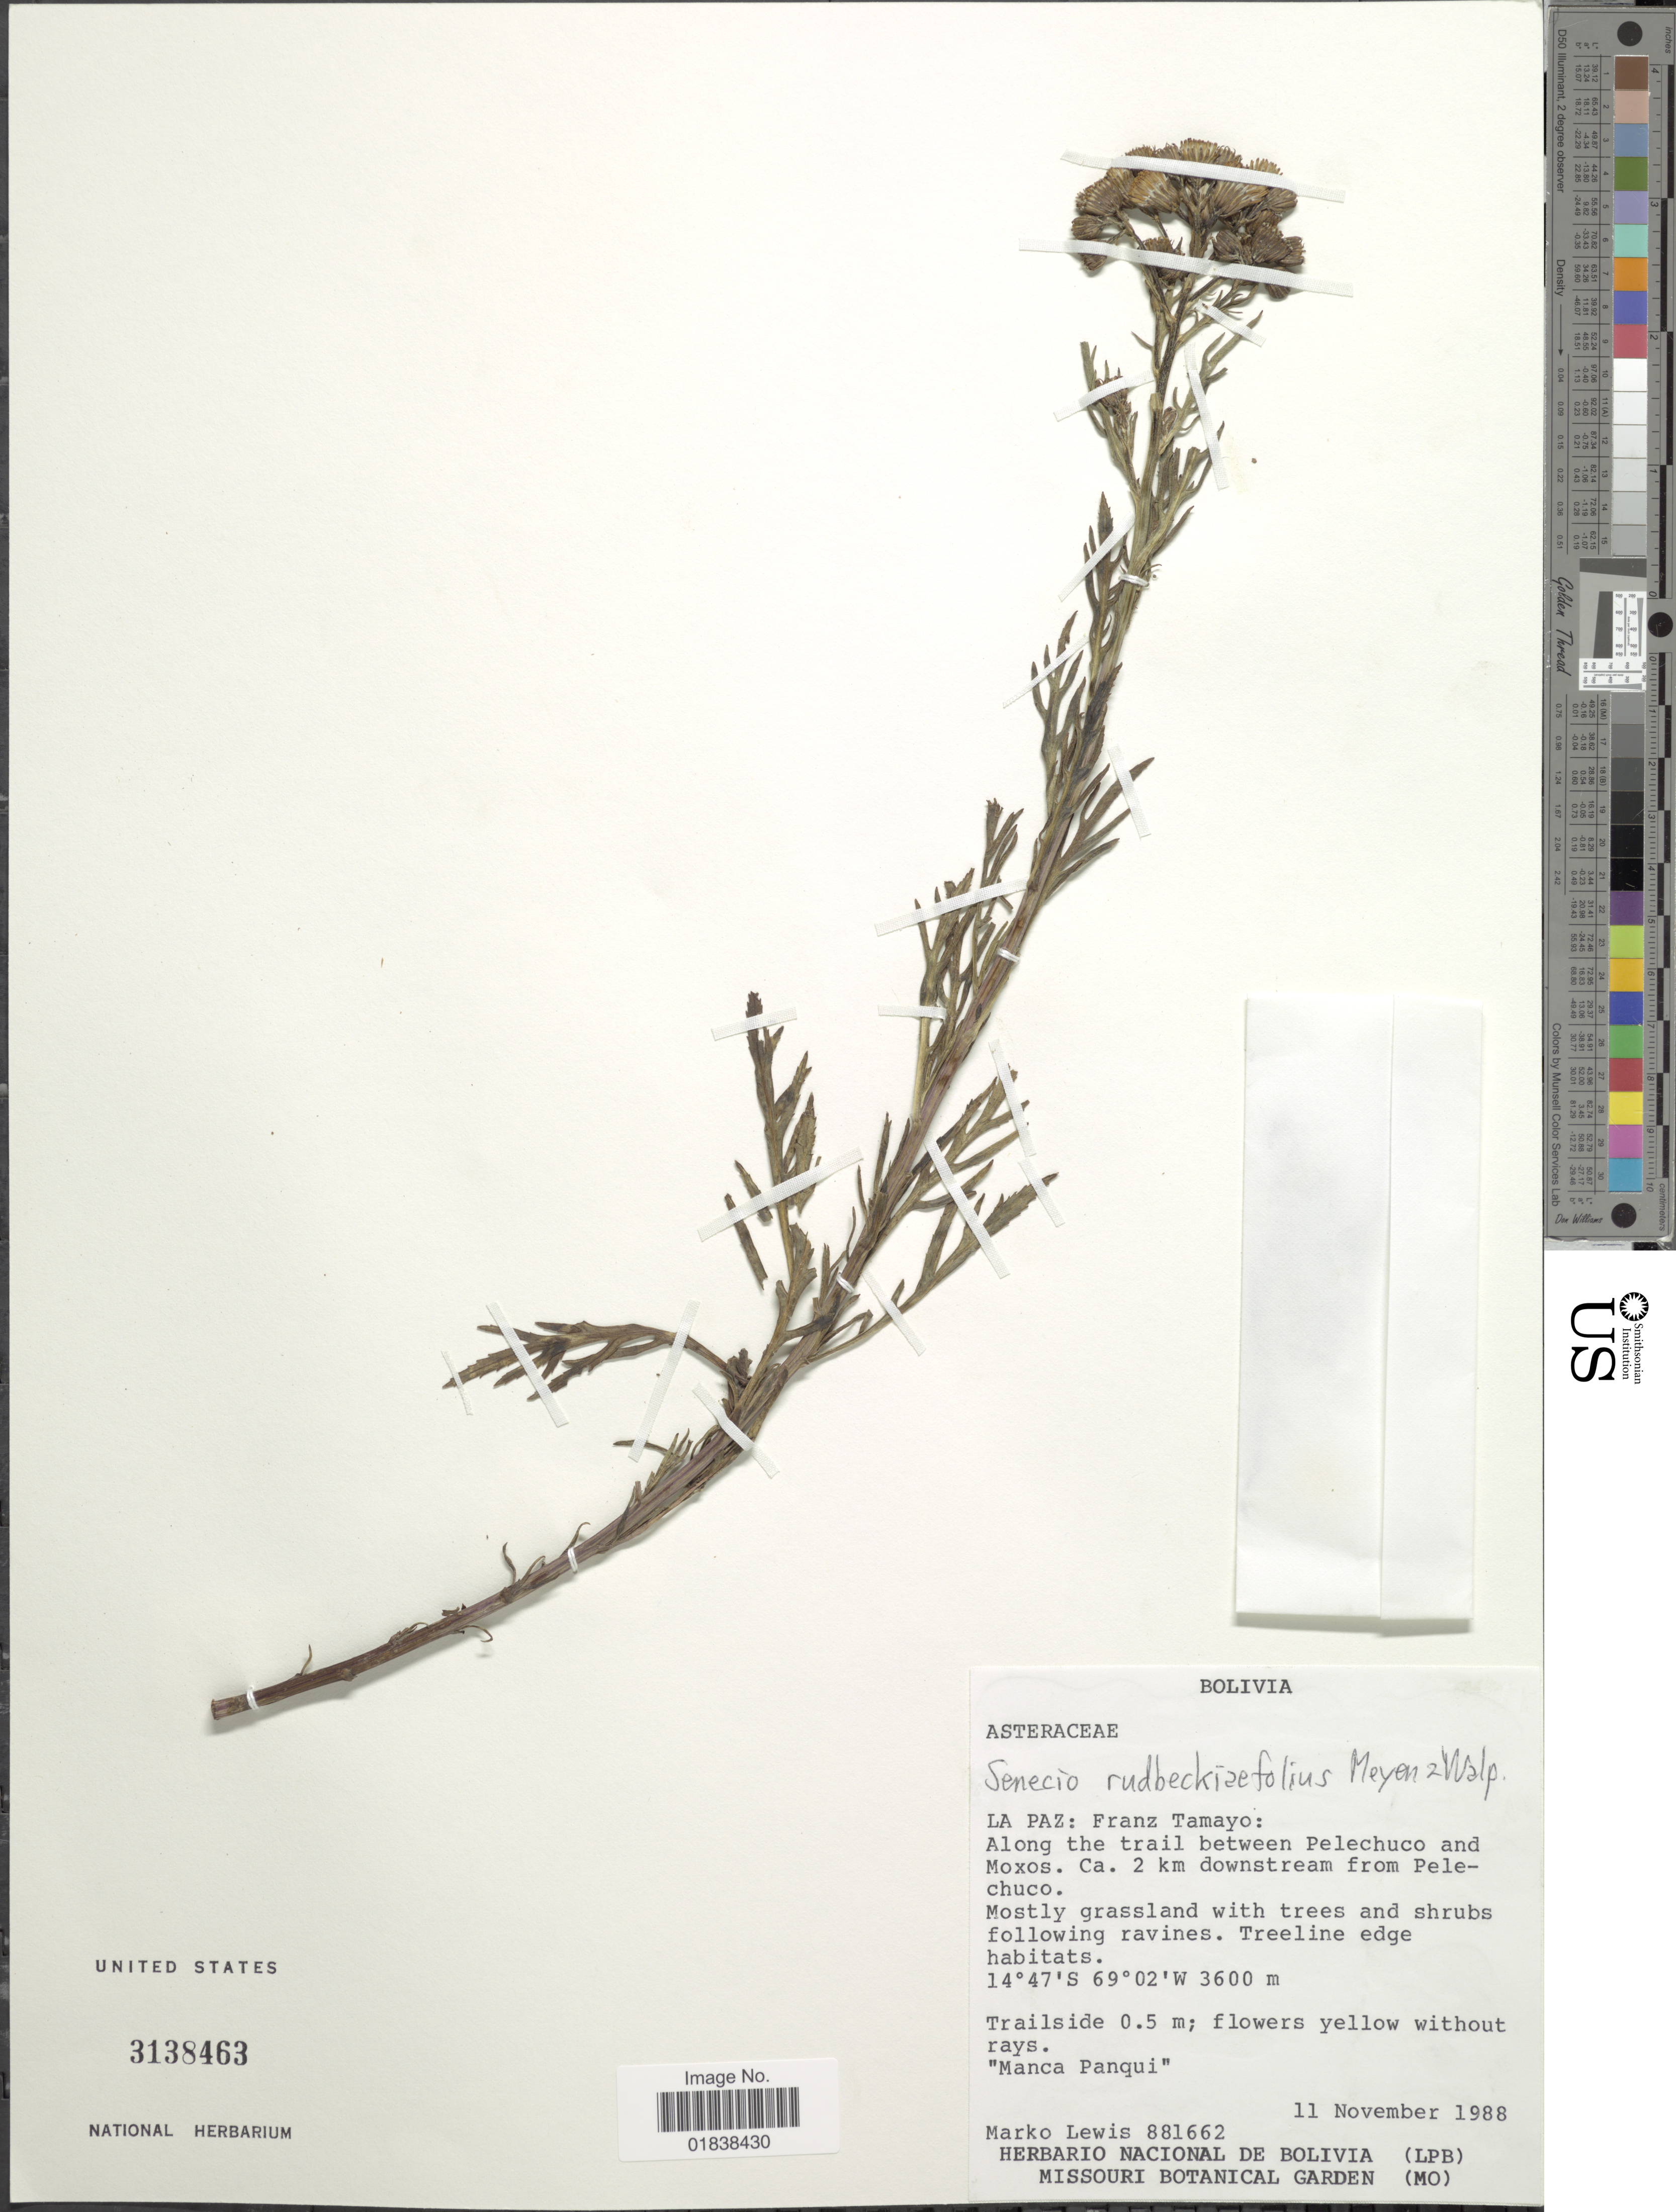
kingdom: Plantae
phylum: Tracheophyta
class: Magnoliopsida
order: Asterales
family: Asteraceae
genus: Senecio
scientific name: Senecio rudbeckiifolius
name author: Meyen & Walp.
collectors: M. A. Lewis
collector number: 881662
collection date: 1988-11-11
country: Bolivia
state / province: La Paz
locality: Franz Tamayo, along the trail between Pelechuco and Moxos, ca 2 km downstream from Pelechuco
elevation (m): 3600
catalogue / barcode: US 3138463